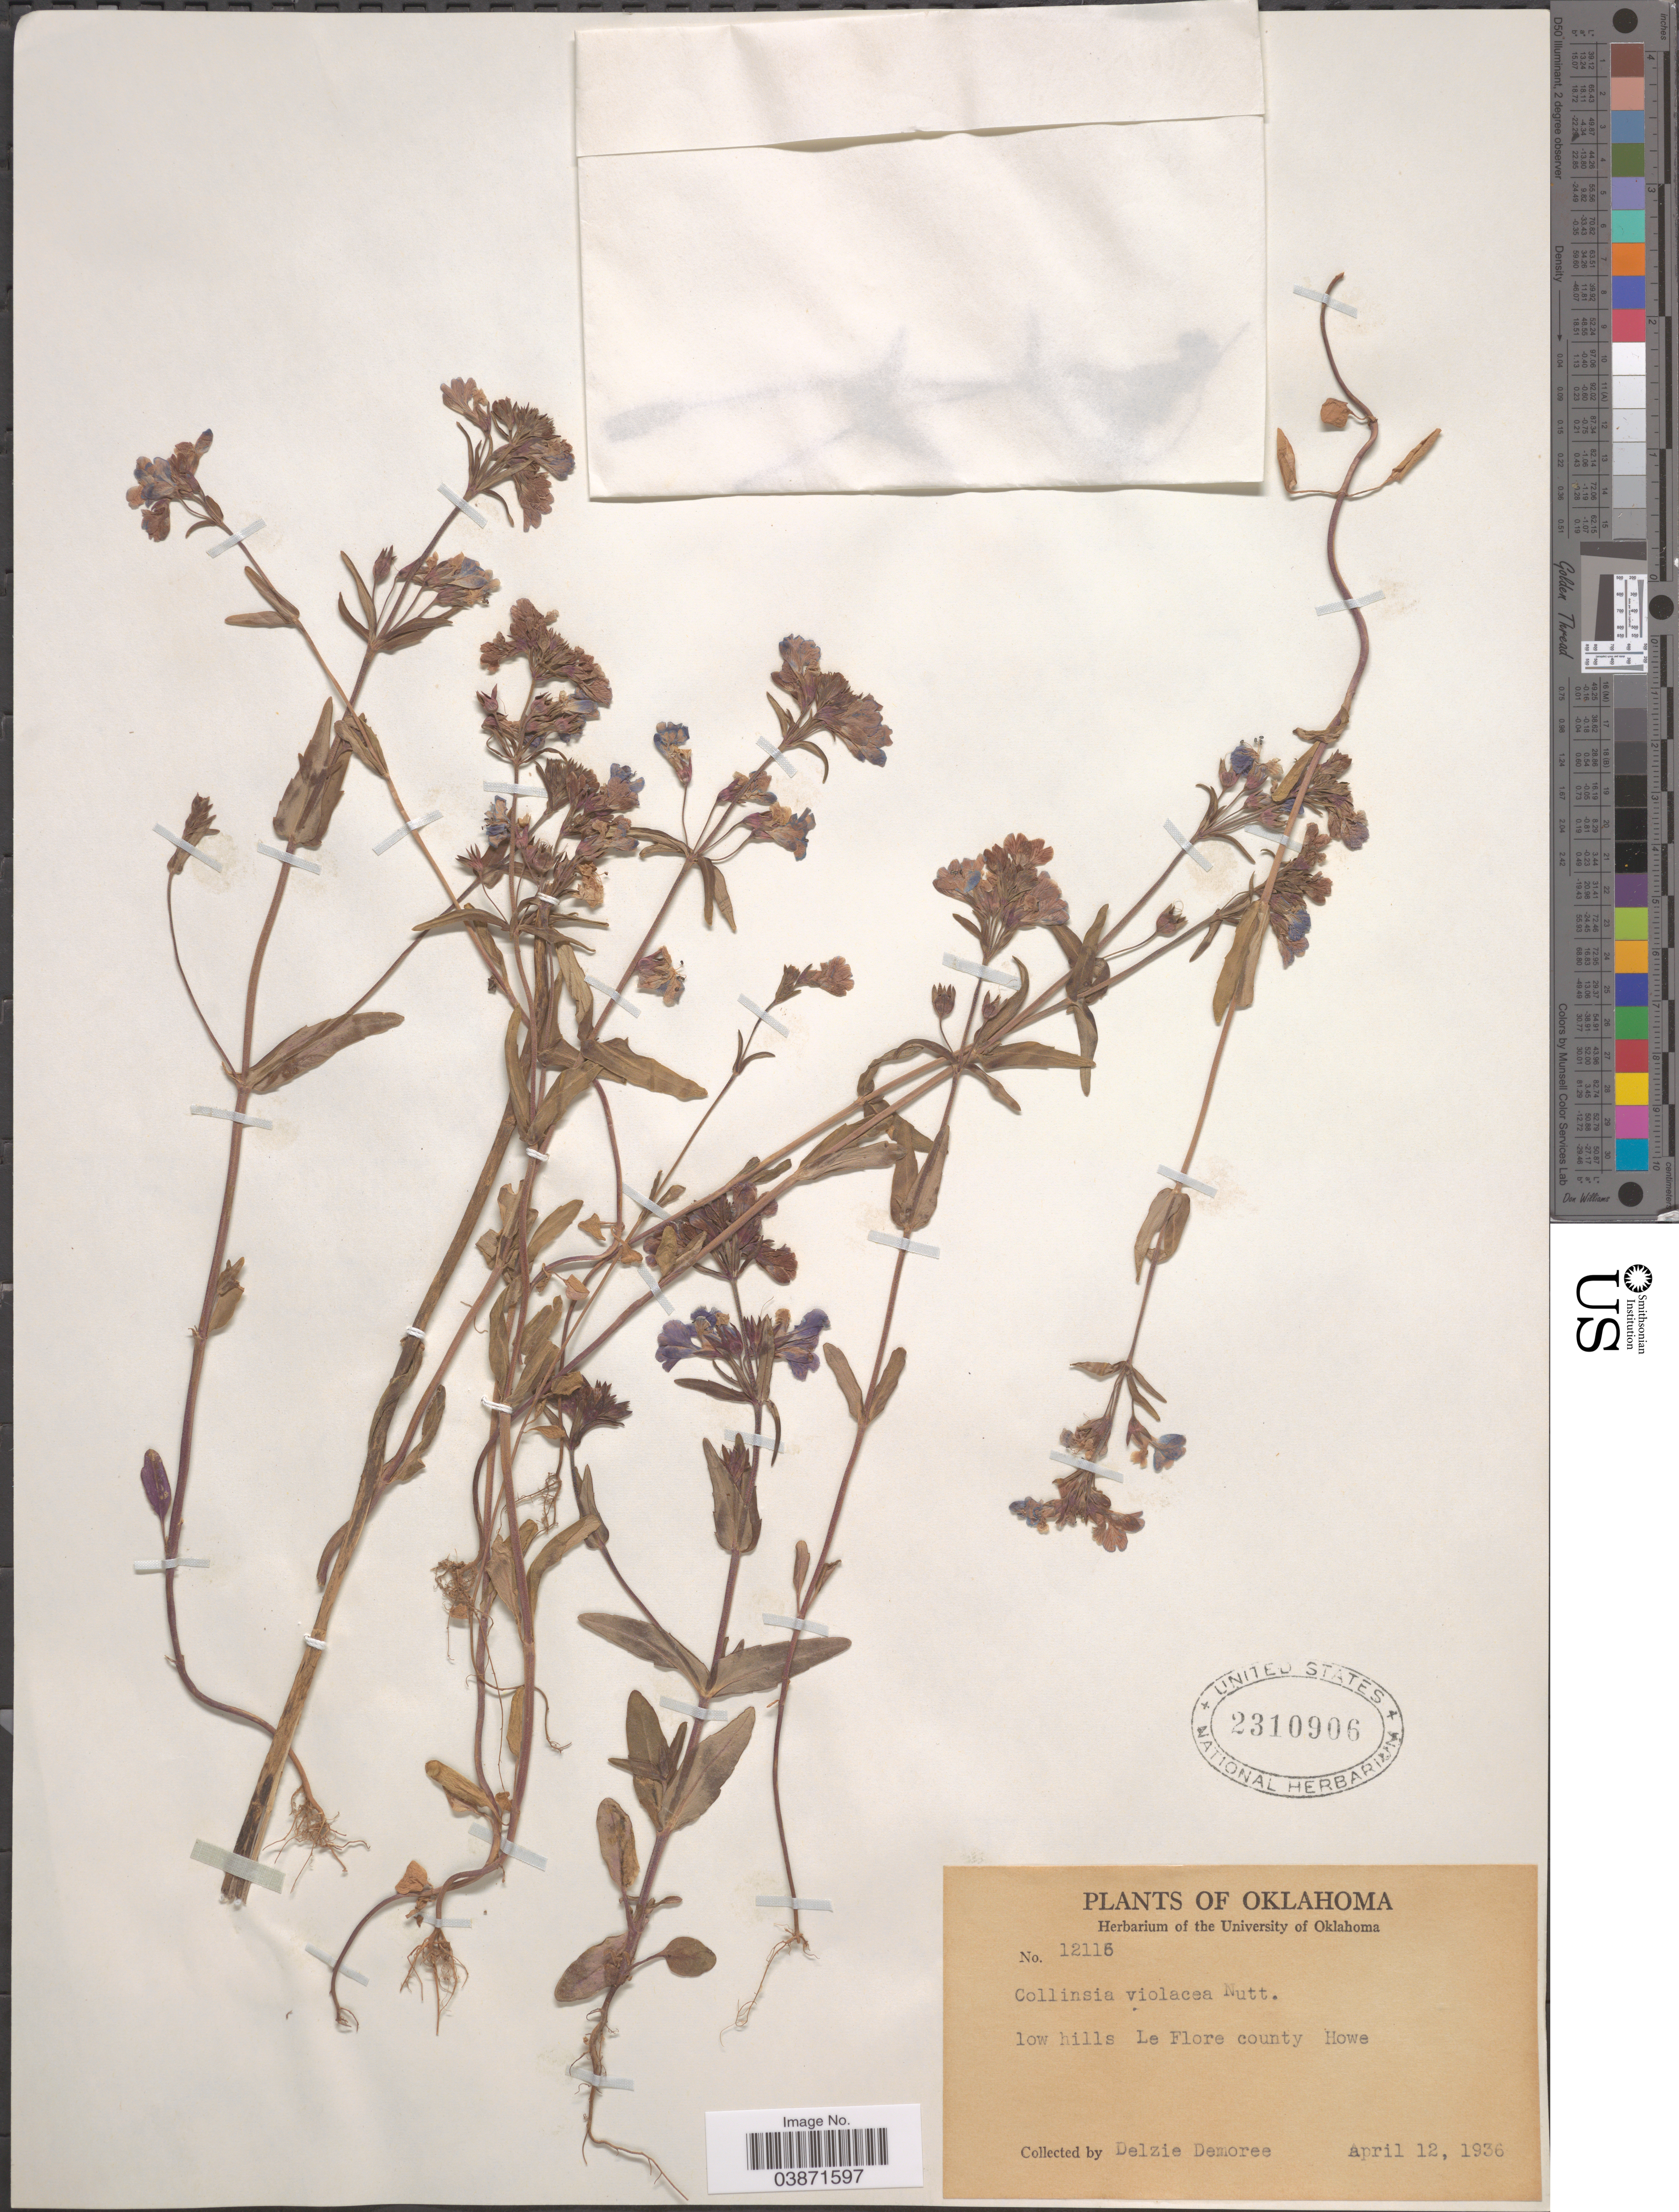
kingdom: Plantae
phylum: Tracheophyta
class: Magnoliopsida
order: Lamiales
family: Plantaginaceae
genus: Collinsia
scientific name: Collinsia violacea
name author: Nutt.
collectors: D. Demaree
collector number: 12116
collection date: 1936-04-12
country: United States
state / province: Oklahoma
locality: Low hills Le Flore county Howe.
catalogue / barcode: US 2310906